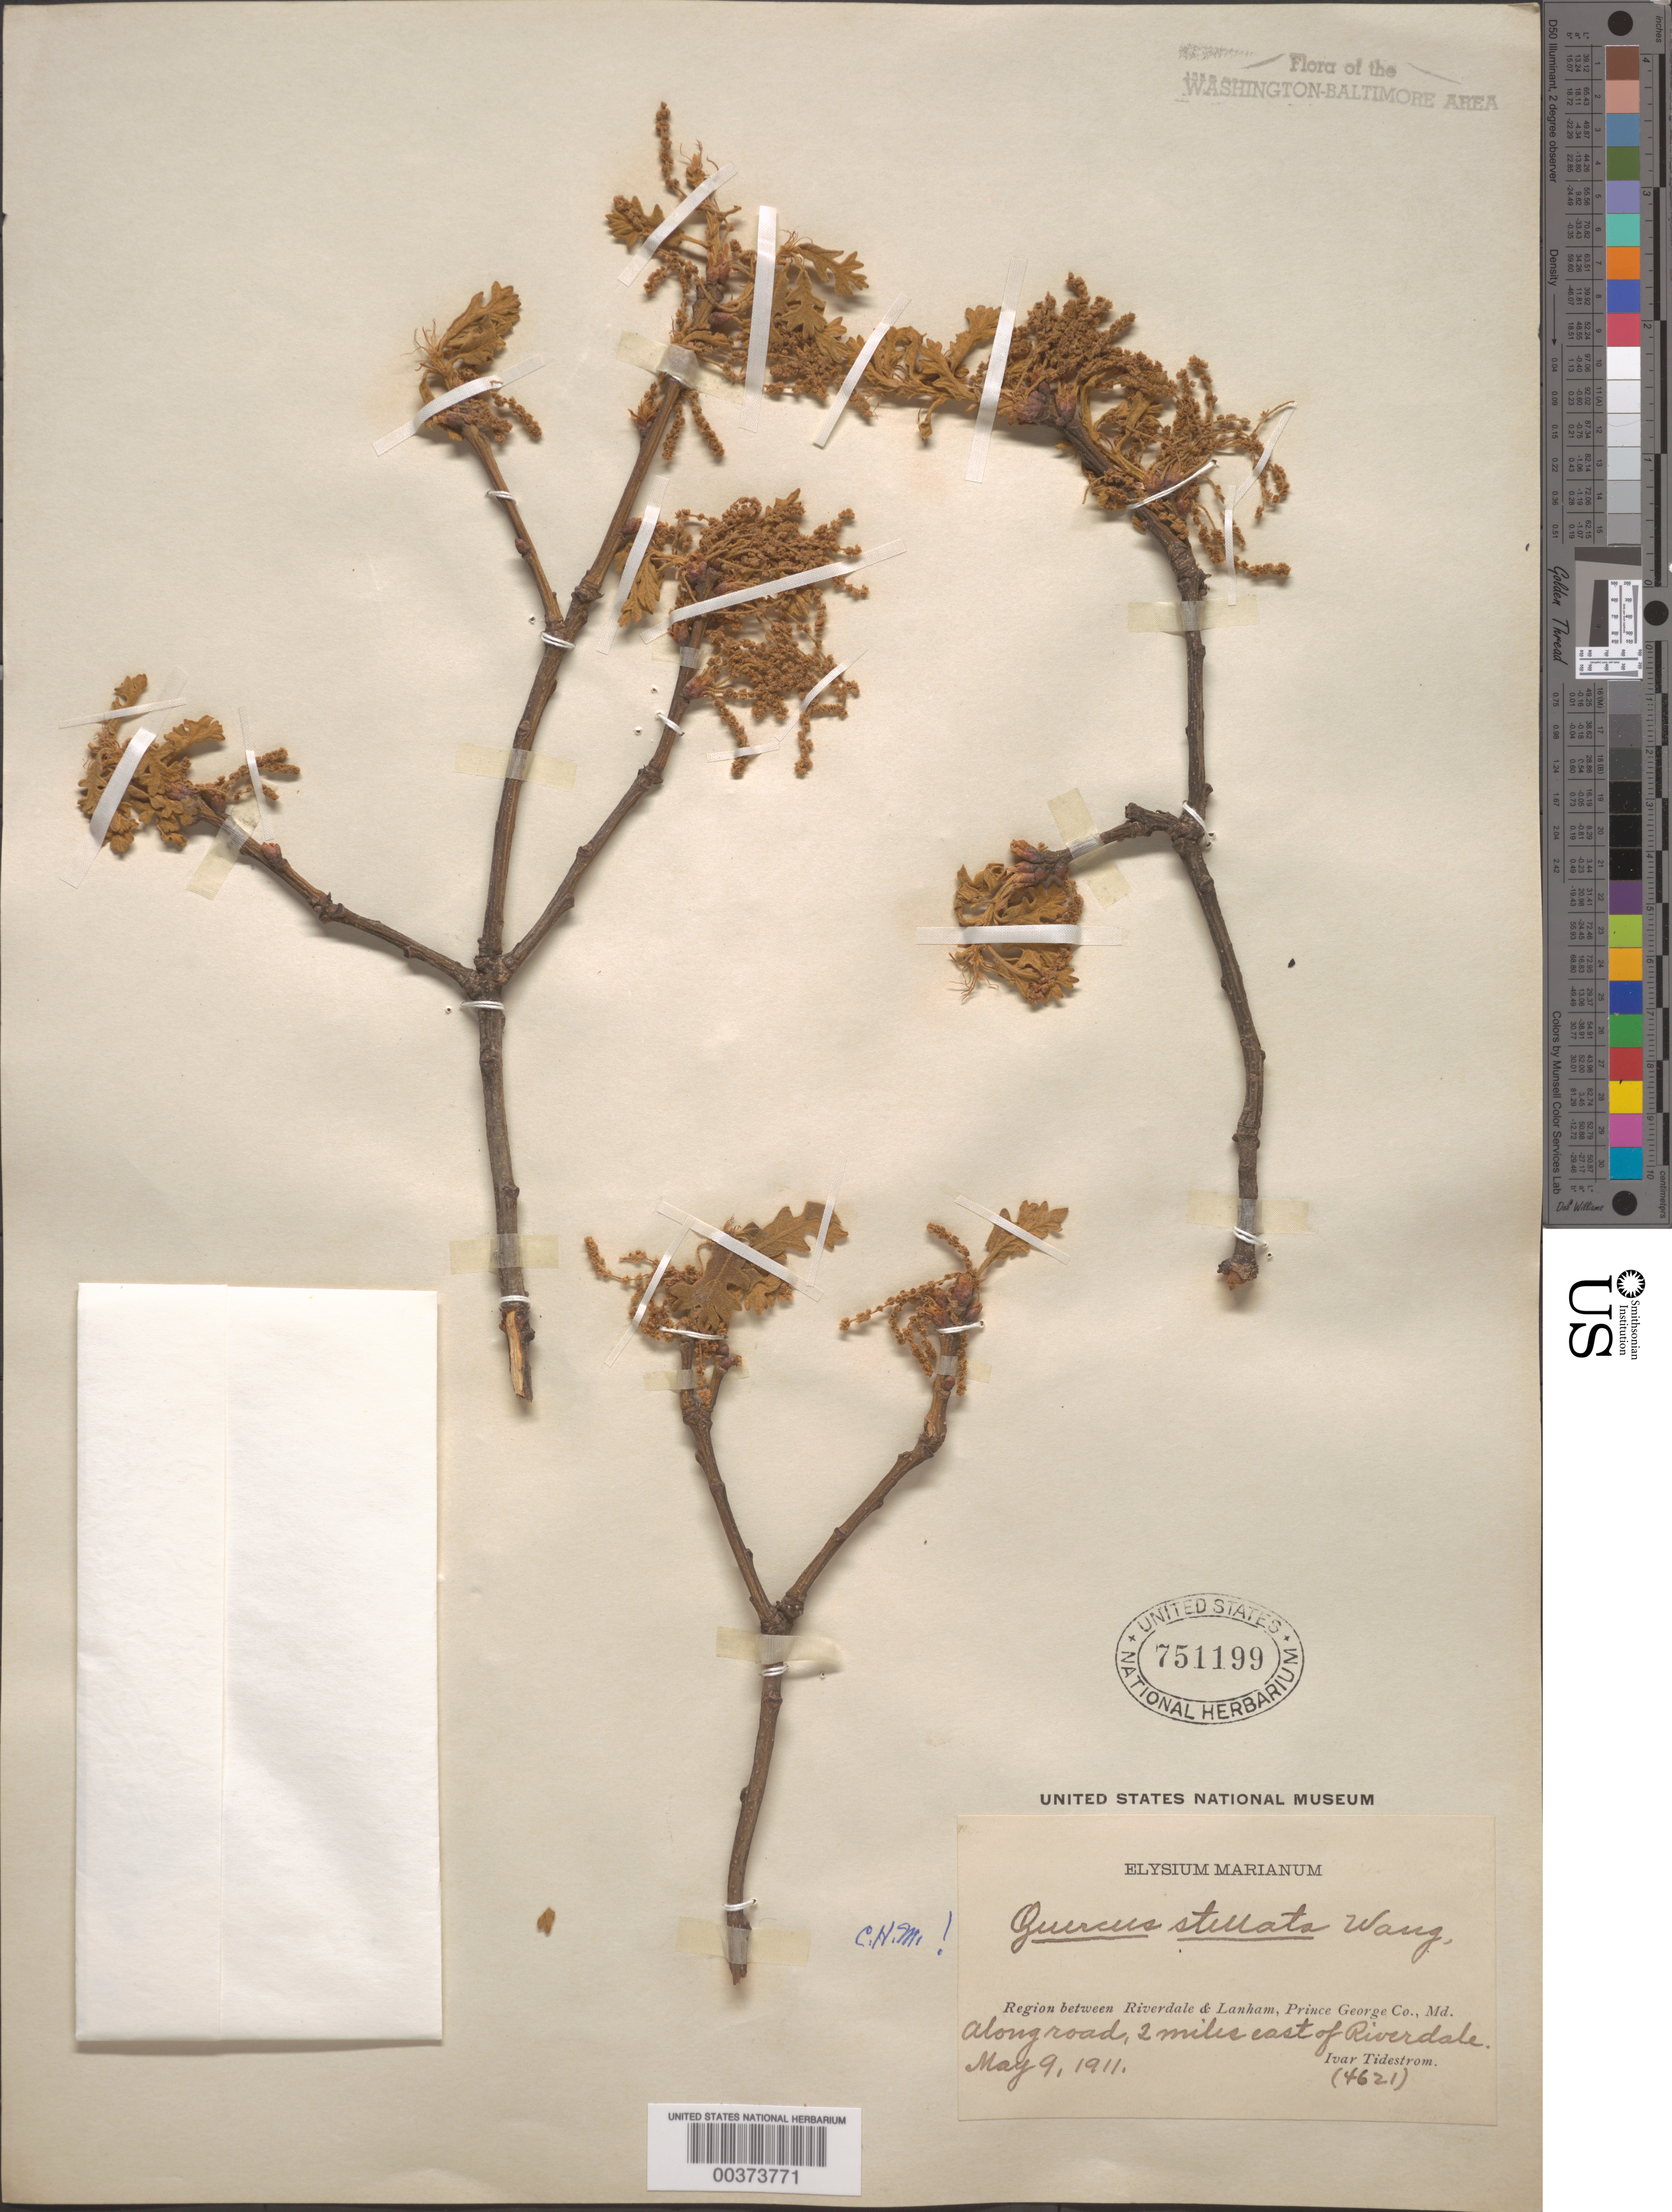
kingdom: Plantae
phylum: Tracheophyta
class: Magnoliopsida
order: Fagales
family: Fagaceae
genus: Quercus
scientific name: Quercus stellata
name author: Wangenh.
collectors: I. F. Tidestrom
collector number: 4621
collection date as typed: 09 May 1911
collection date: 1911-05-09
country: United States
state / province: Maryland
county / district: Prince George's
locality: East of Riverdale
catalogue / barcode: US 751199